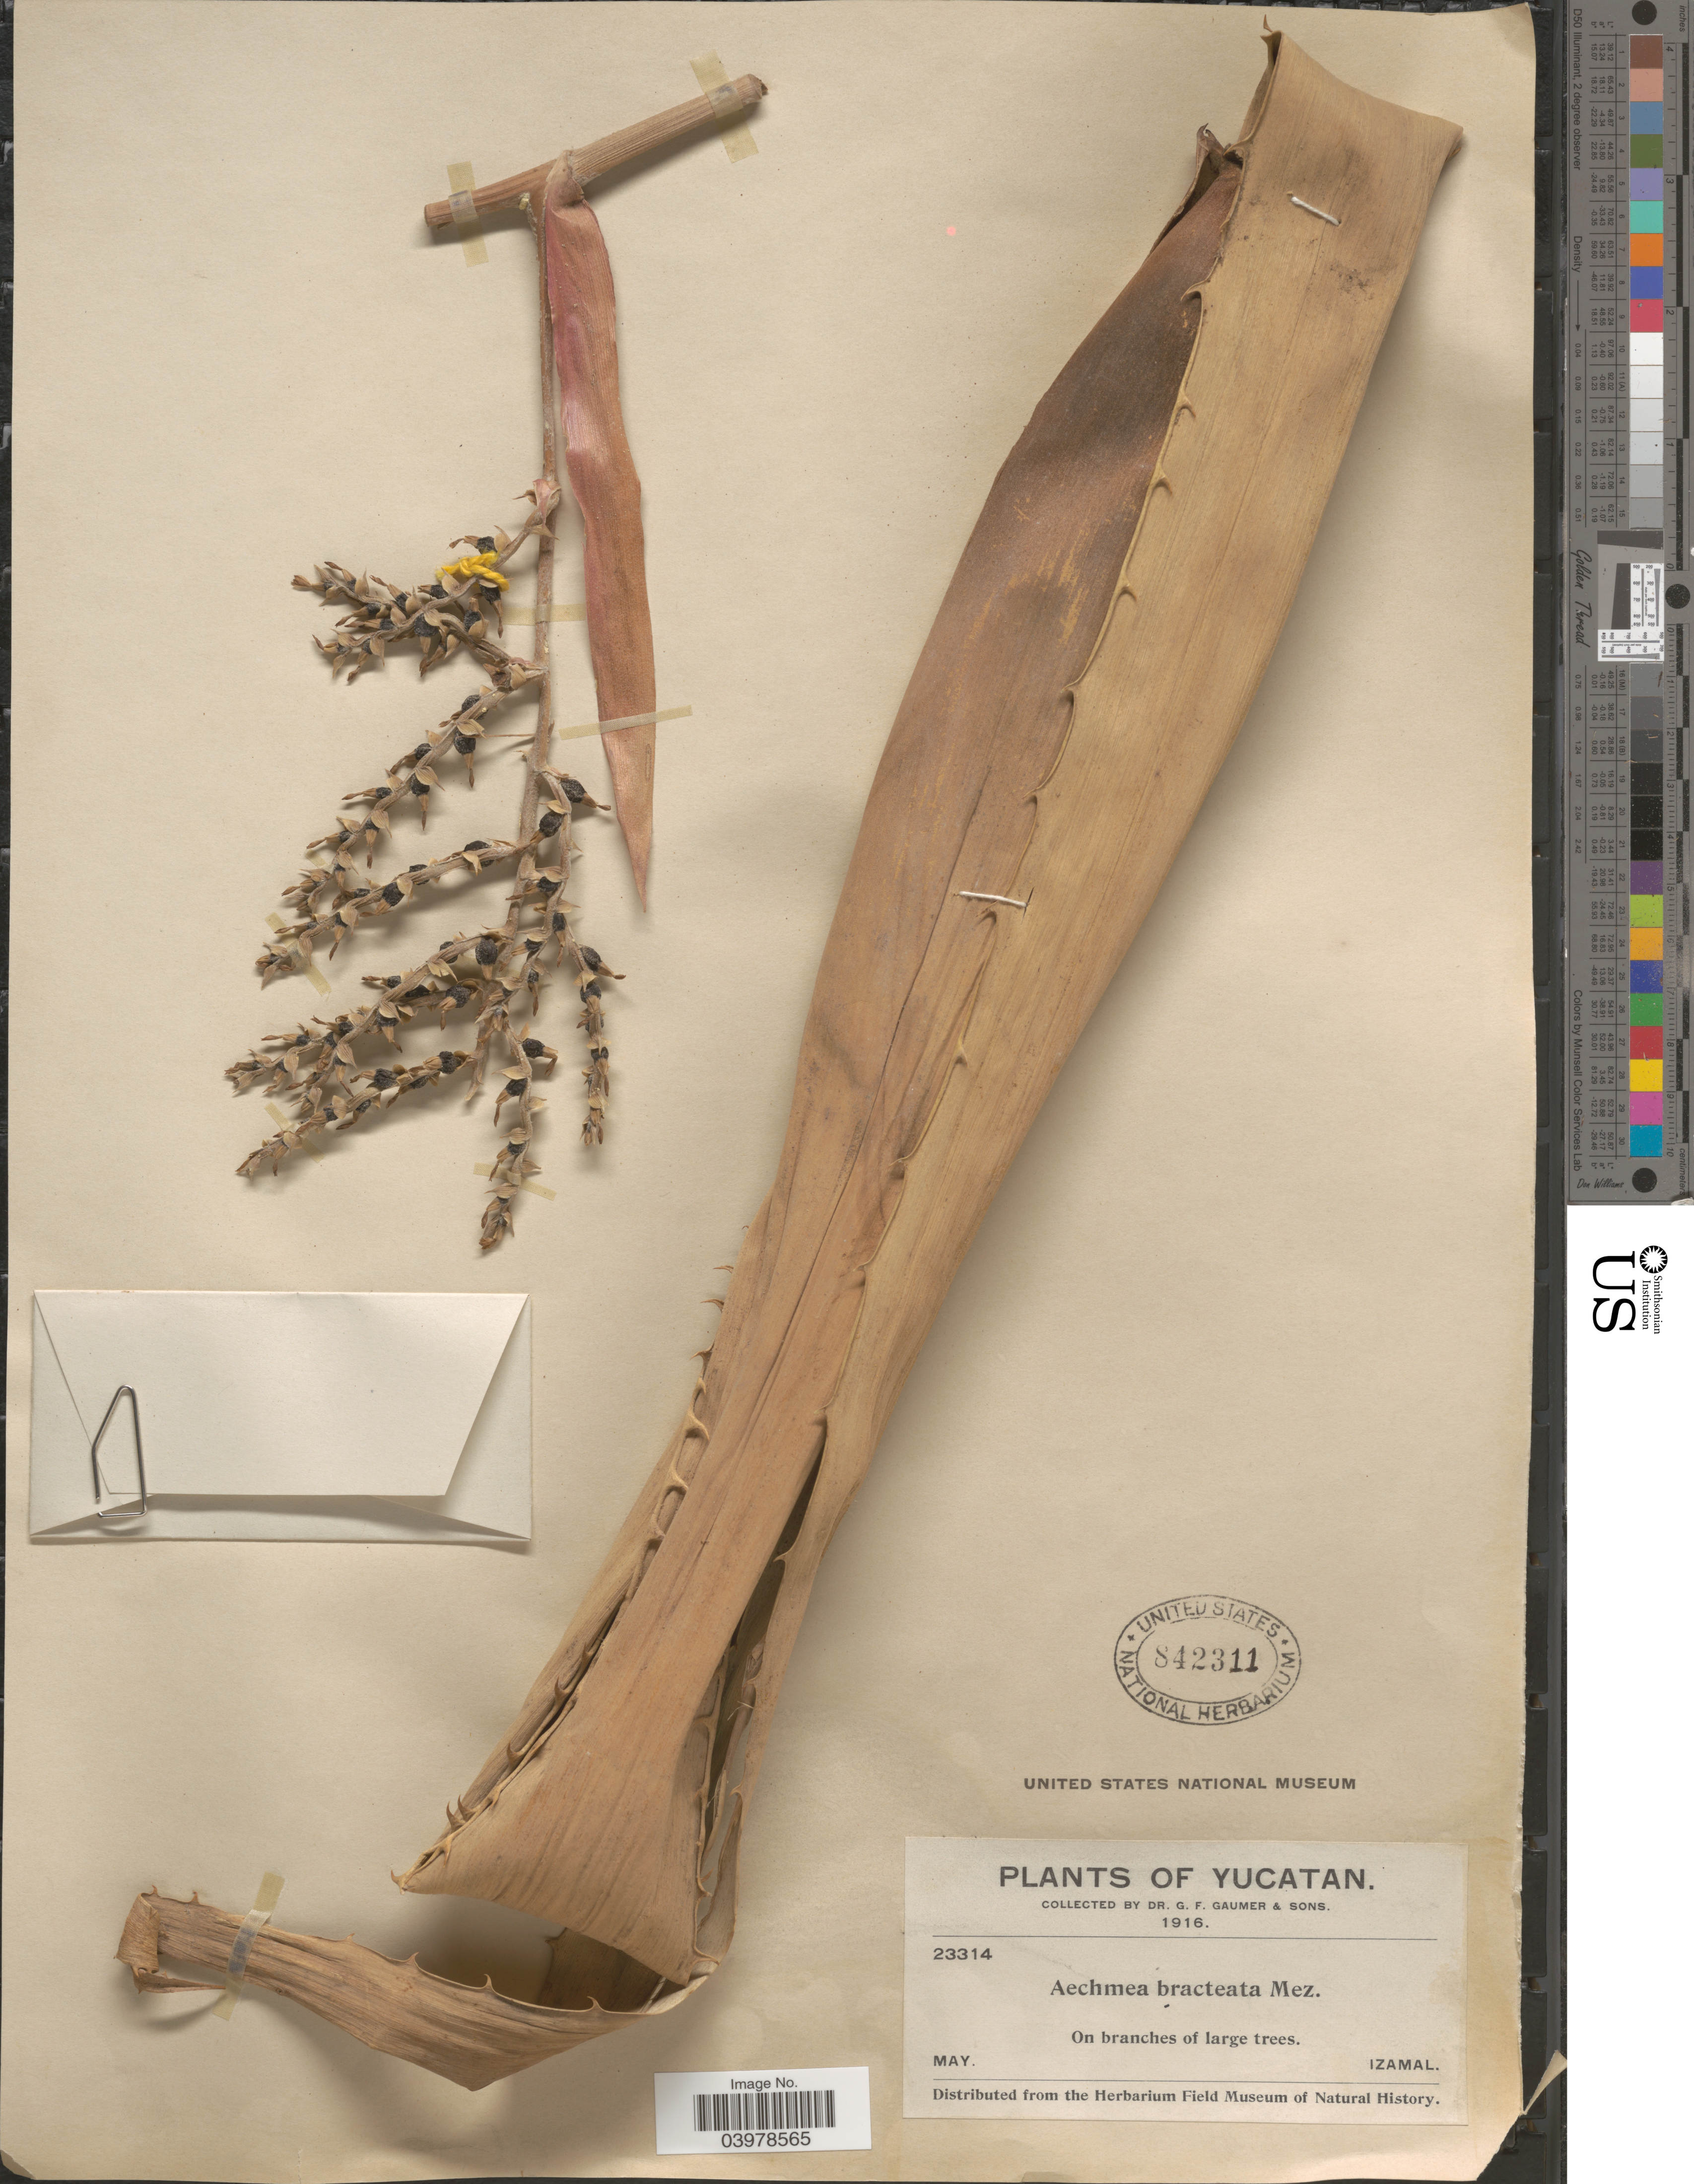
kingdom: Plantae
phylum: Tracheophyta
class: Liliopsida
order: Poales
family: Bromeliaceae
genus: Aechmea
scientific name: Aechmea bracteata var. bracteata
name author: (Sw.) Griseb.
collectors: G. F. Gaumer & Sons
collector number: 23314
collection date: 1916-05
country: Mexico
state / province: Yucatán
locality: Izamal.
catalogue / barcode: US 842311